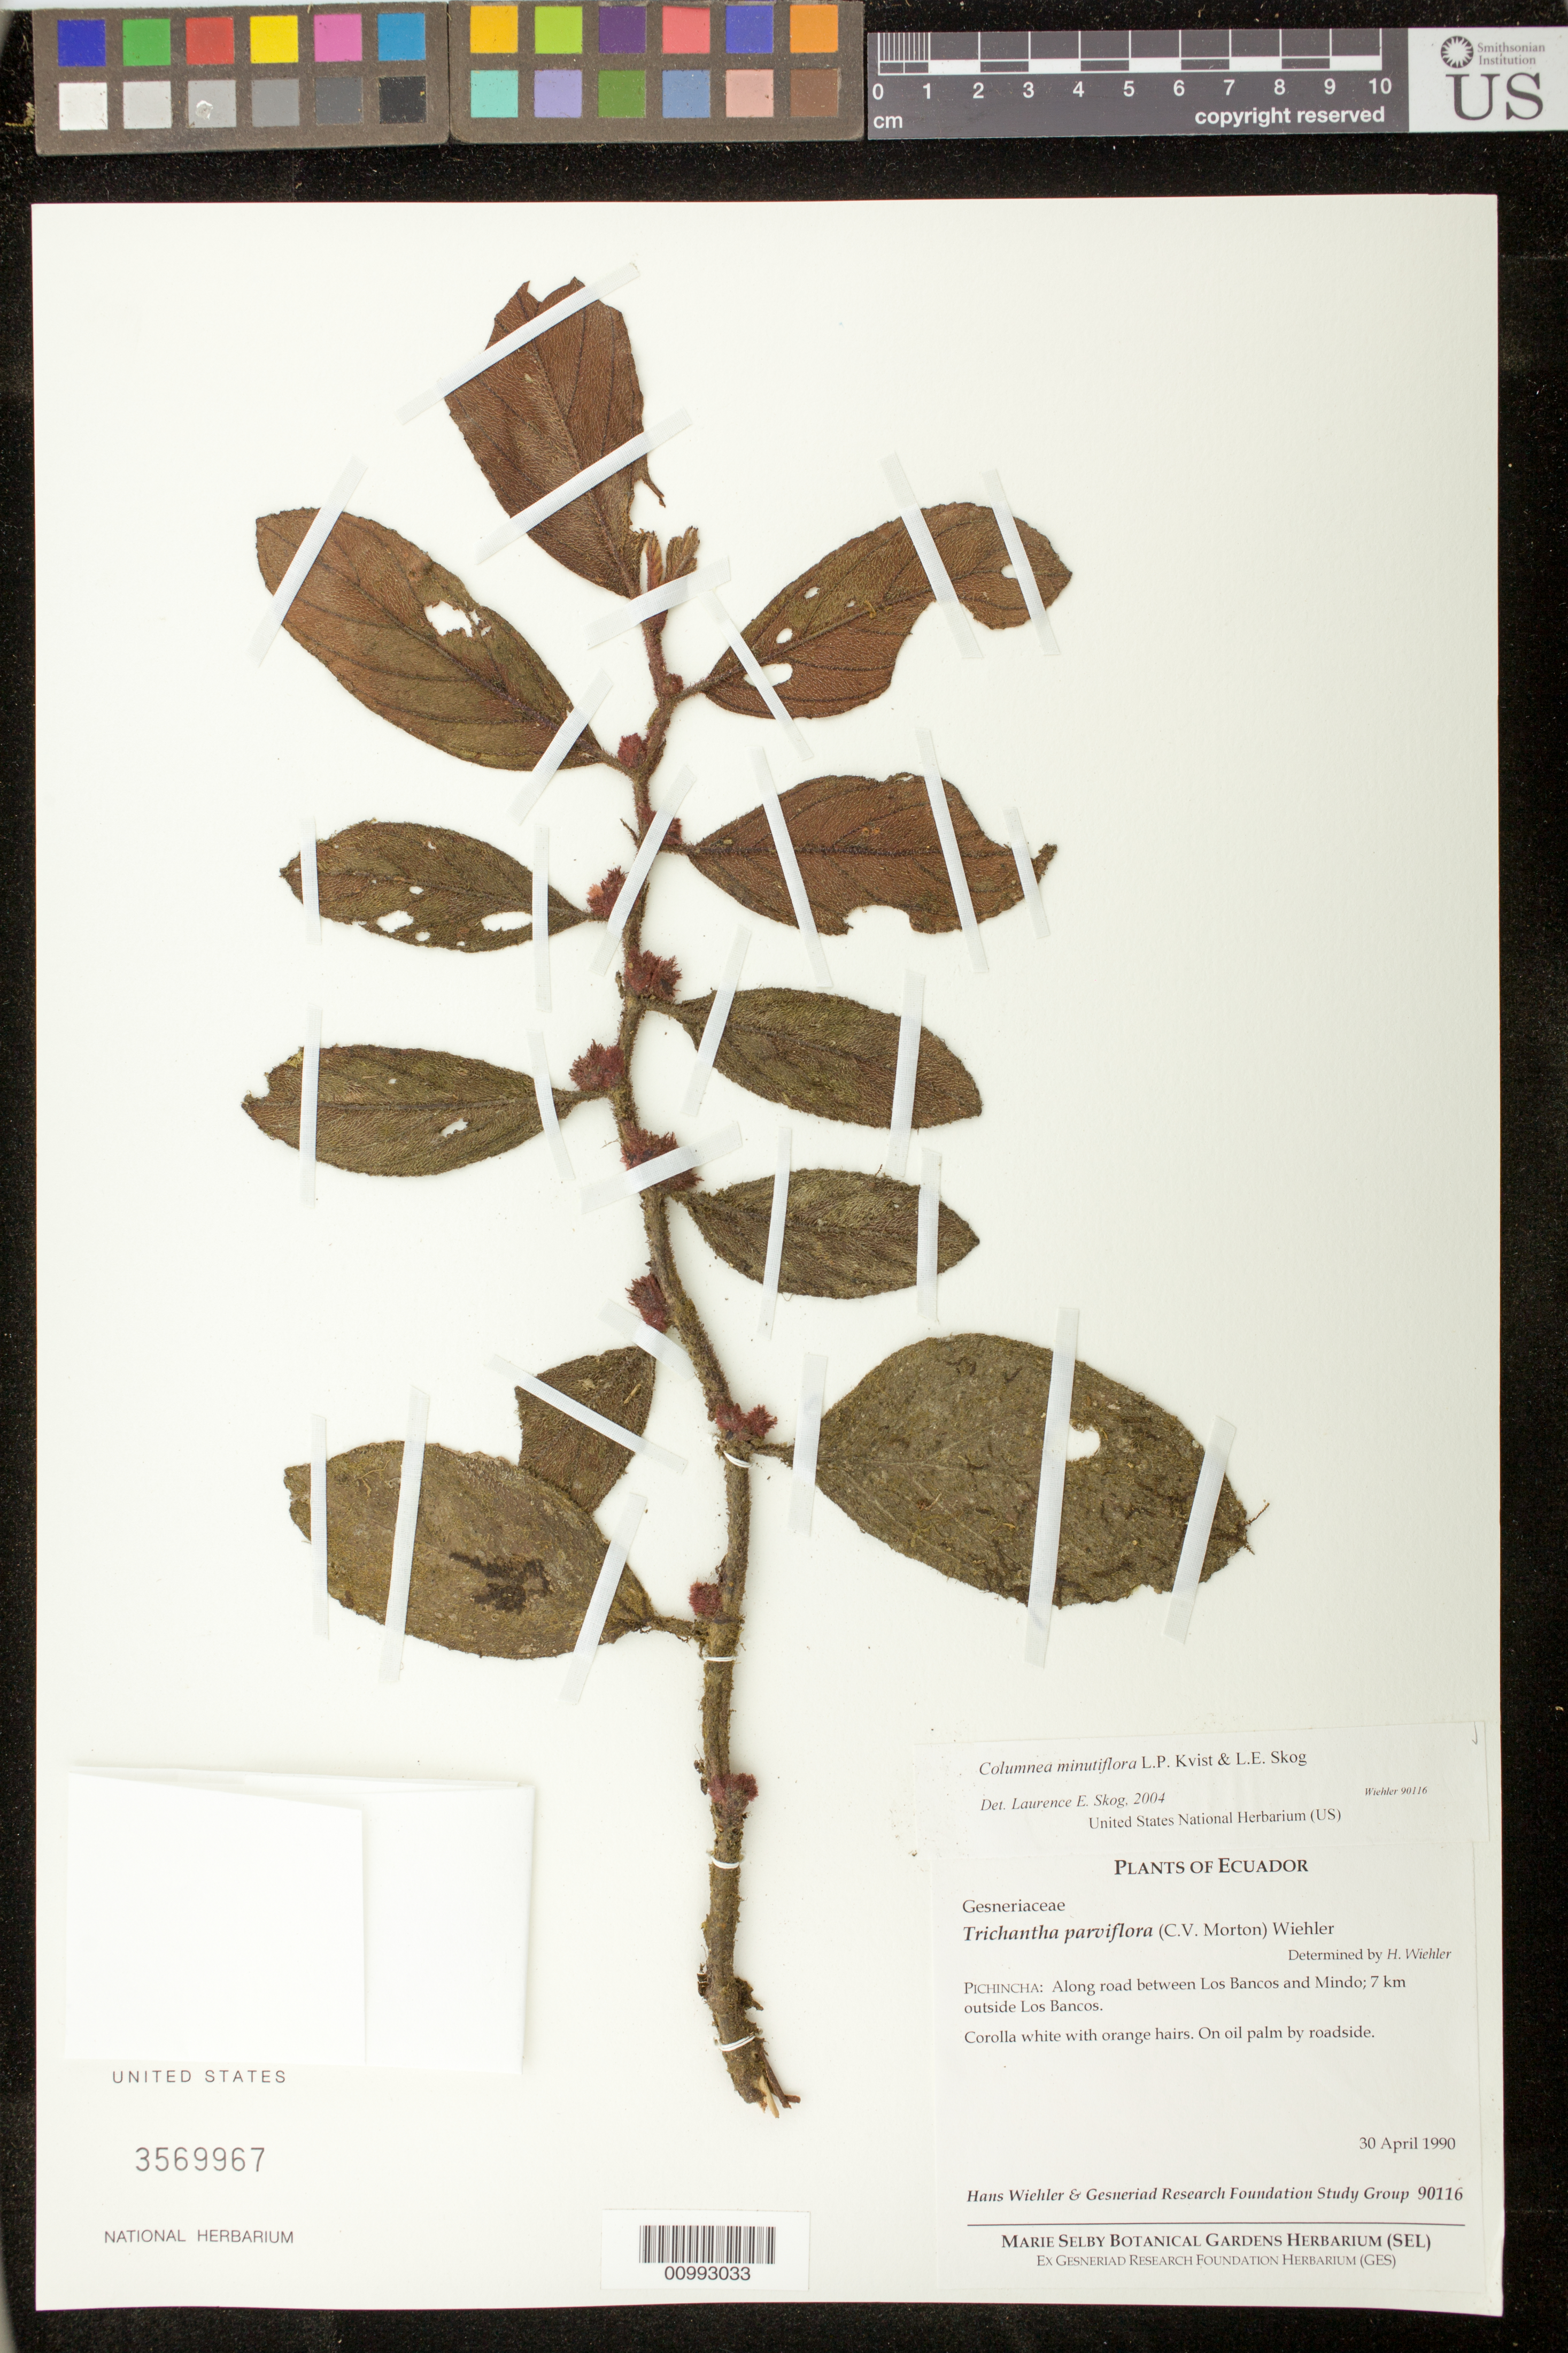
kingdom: Plantae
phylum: Tracheophyta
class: Magnoliopsida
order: Lamiales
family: Gesneriaceae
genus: Columnea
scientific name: Columnea minutiflora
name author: L.P. Kvist & L.E. Skog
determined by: Skog, Laurence E.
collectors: H. J. Wiehler & GRF Study Group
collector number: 90116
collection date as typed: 30 Apr 1990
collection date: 1990-04-30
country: Ecuador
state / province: Pichincha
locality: Pichincha: along road between Los Bancos and Mindo; 7 km outside Los Bancos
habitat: On oil palm by roadside.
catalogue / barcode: US 3569967